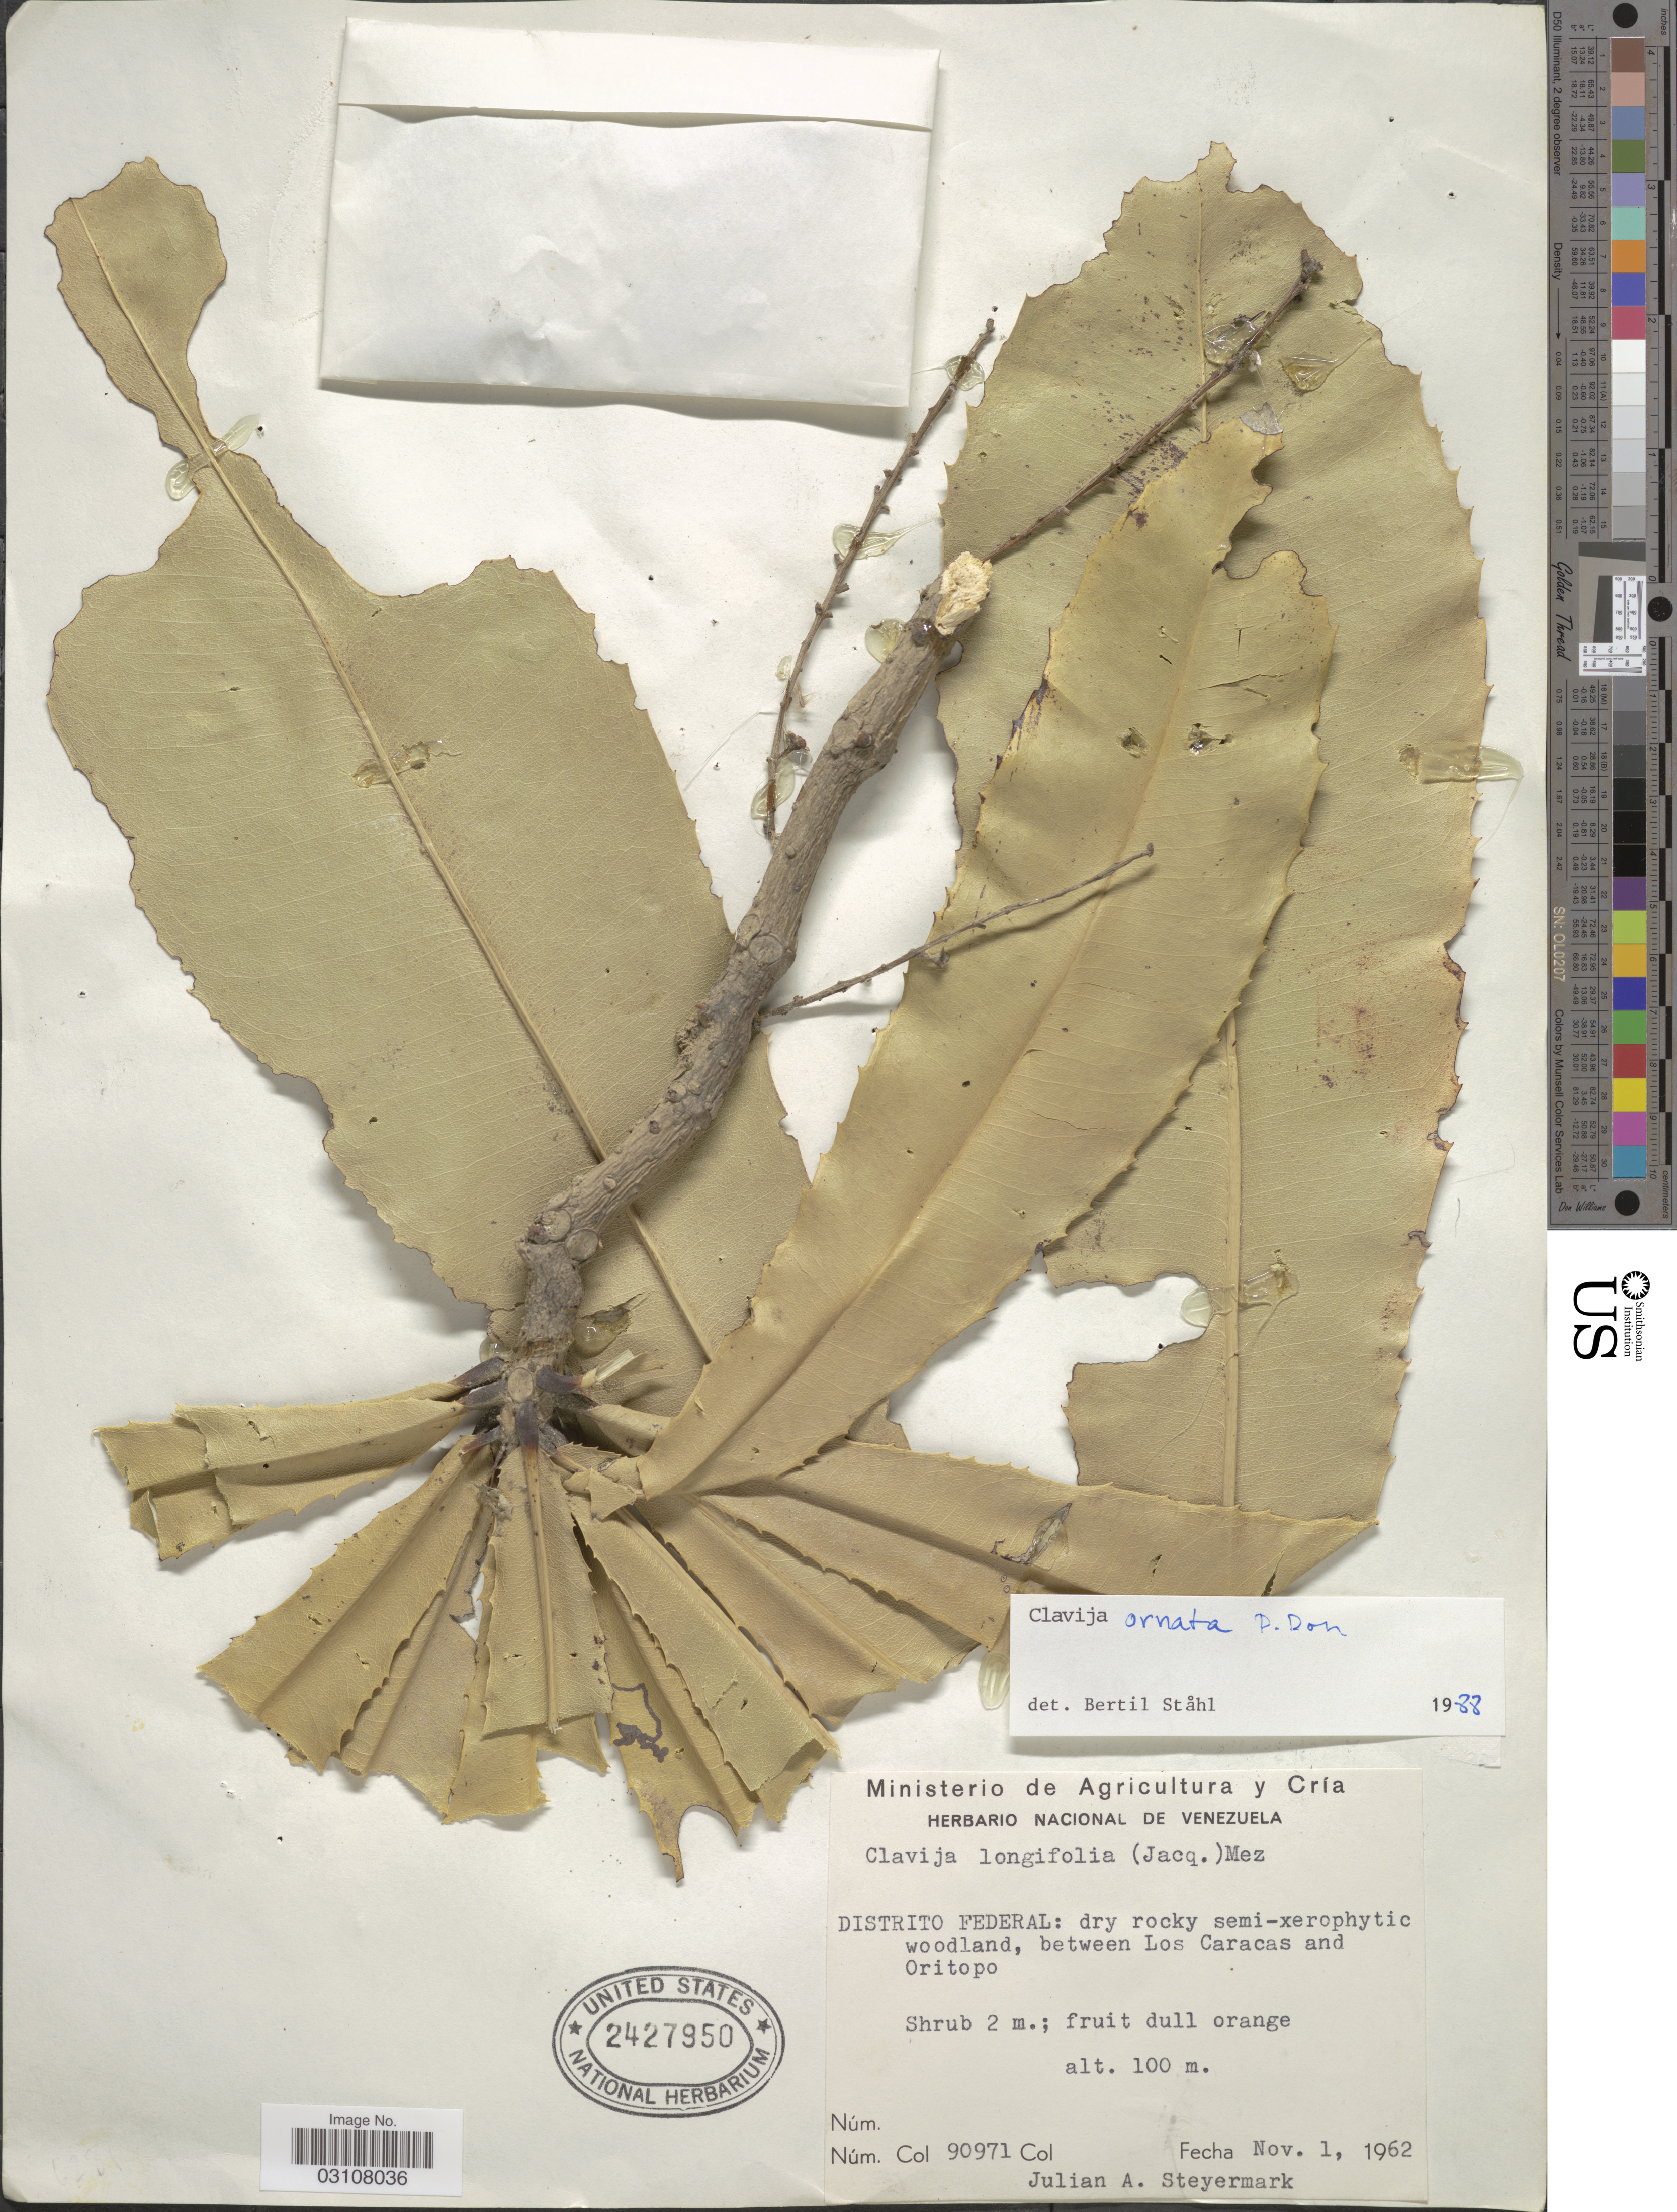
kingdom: Plantae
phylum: Tracheophyta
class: Magnoliopsida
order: Ericales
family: Primulaceae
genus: Clavija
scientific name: Clavija ornata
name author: D. Don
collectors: J. Steyermark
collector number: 90971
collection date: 1962-11-01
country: Venezuela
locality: Distrito Federal: dry rocky semi-xerophytic woodland, between Los Caracas and Oritopo.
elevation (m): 100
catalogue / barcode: US 2427950